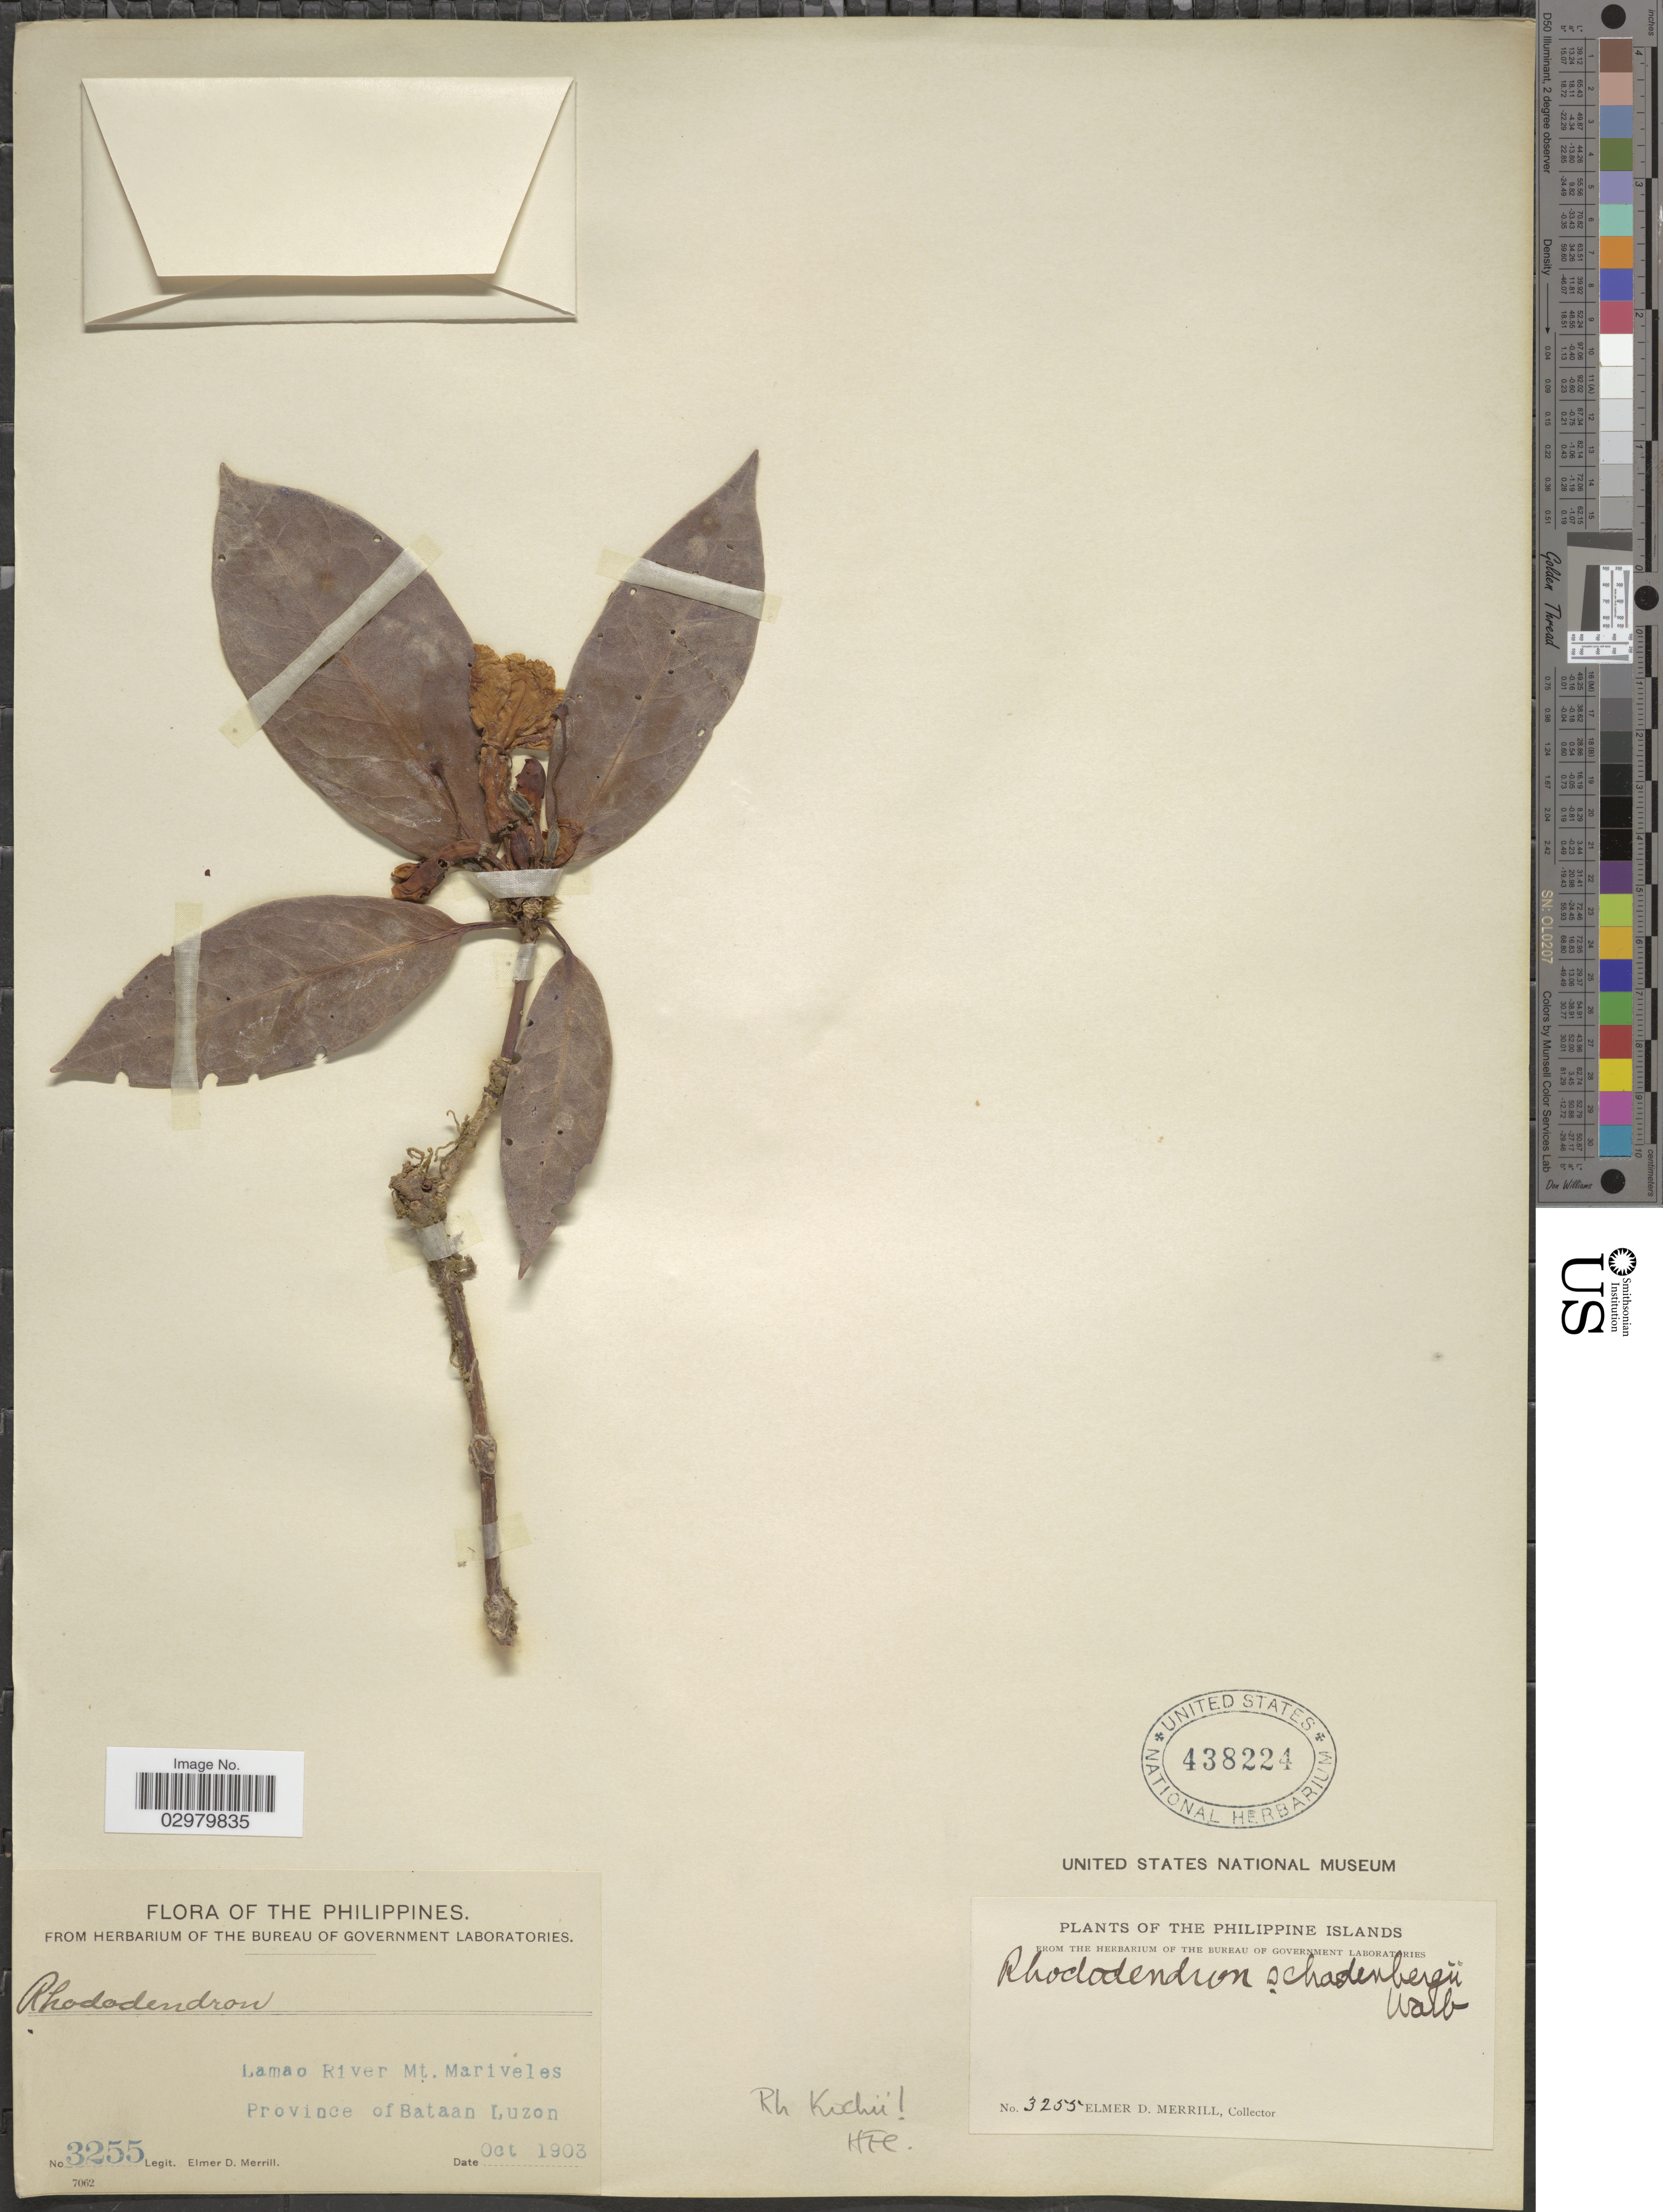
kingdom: Plantae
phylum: Tracheophyta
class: Magnoliopsida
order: Ericales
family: Ericaceae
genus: Rhododendron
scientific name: Rhododendron kochii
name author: Stein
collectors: E. D. Merrill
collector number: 3255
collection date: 1903-10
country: Philippines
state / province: Central Luzon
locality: Philippine Islands. Lamao River, Mt. Mariveles. Province of Bataan, Luzon.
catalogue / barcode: US 438224